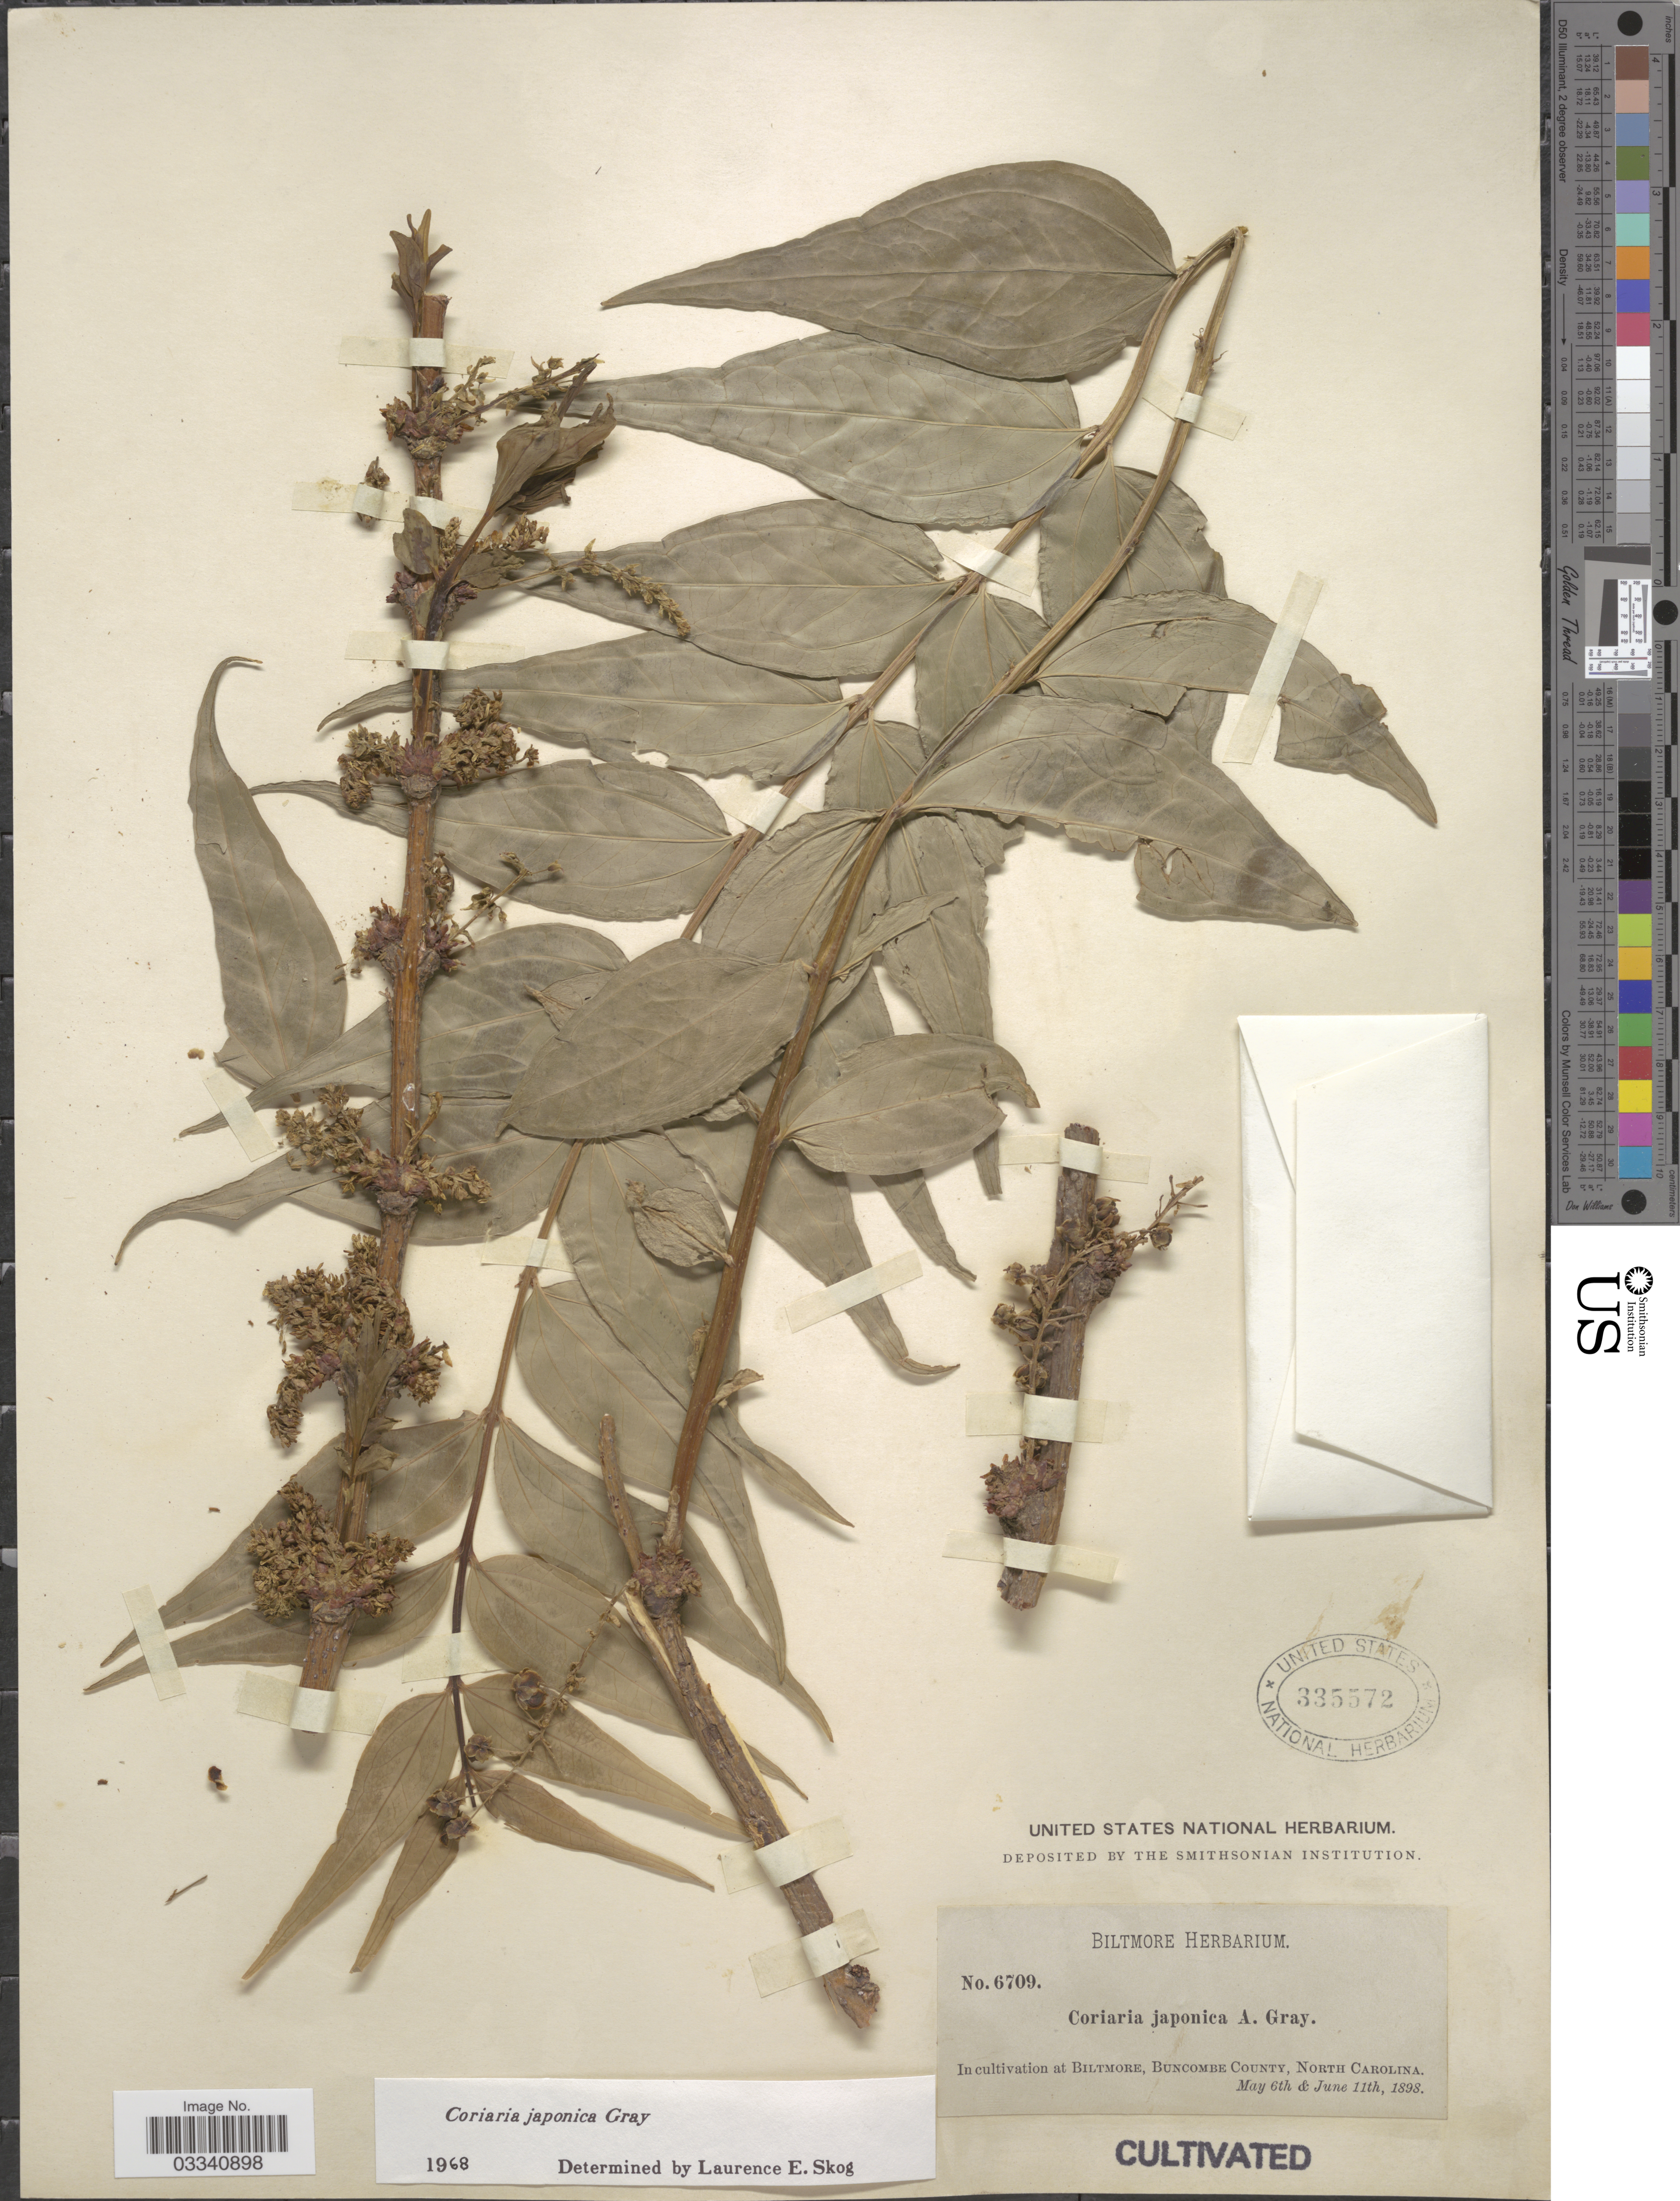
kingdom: Plantae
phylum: Tracheophyta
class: Magnoliopsida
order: Cucurbitales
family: Coriariaceae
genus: Coriaria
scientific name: Coriaria japonica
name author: A. Gray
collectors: ex herb. Biltmore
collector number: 6709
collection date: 1898-05-06/1898-06-11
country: United States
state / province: North Carolina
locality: In cultivation at Biltmore, Buncombe County.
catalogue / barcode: US 335572